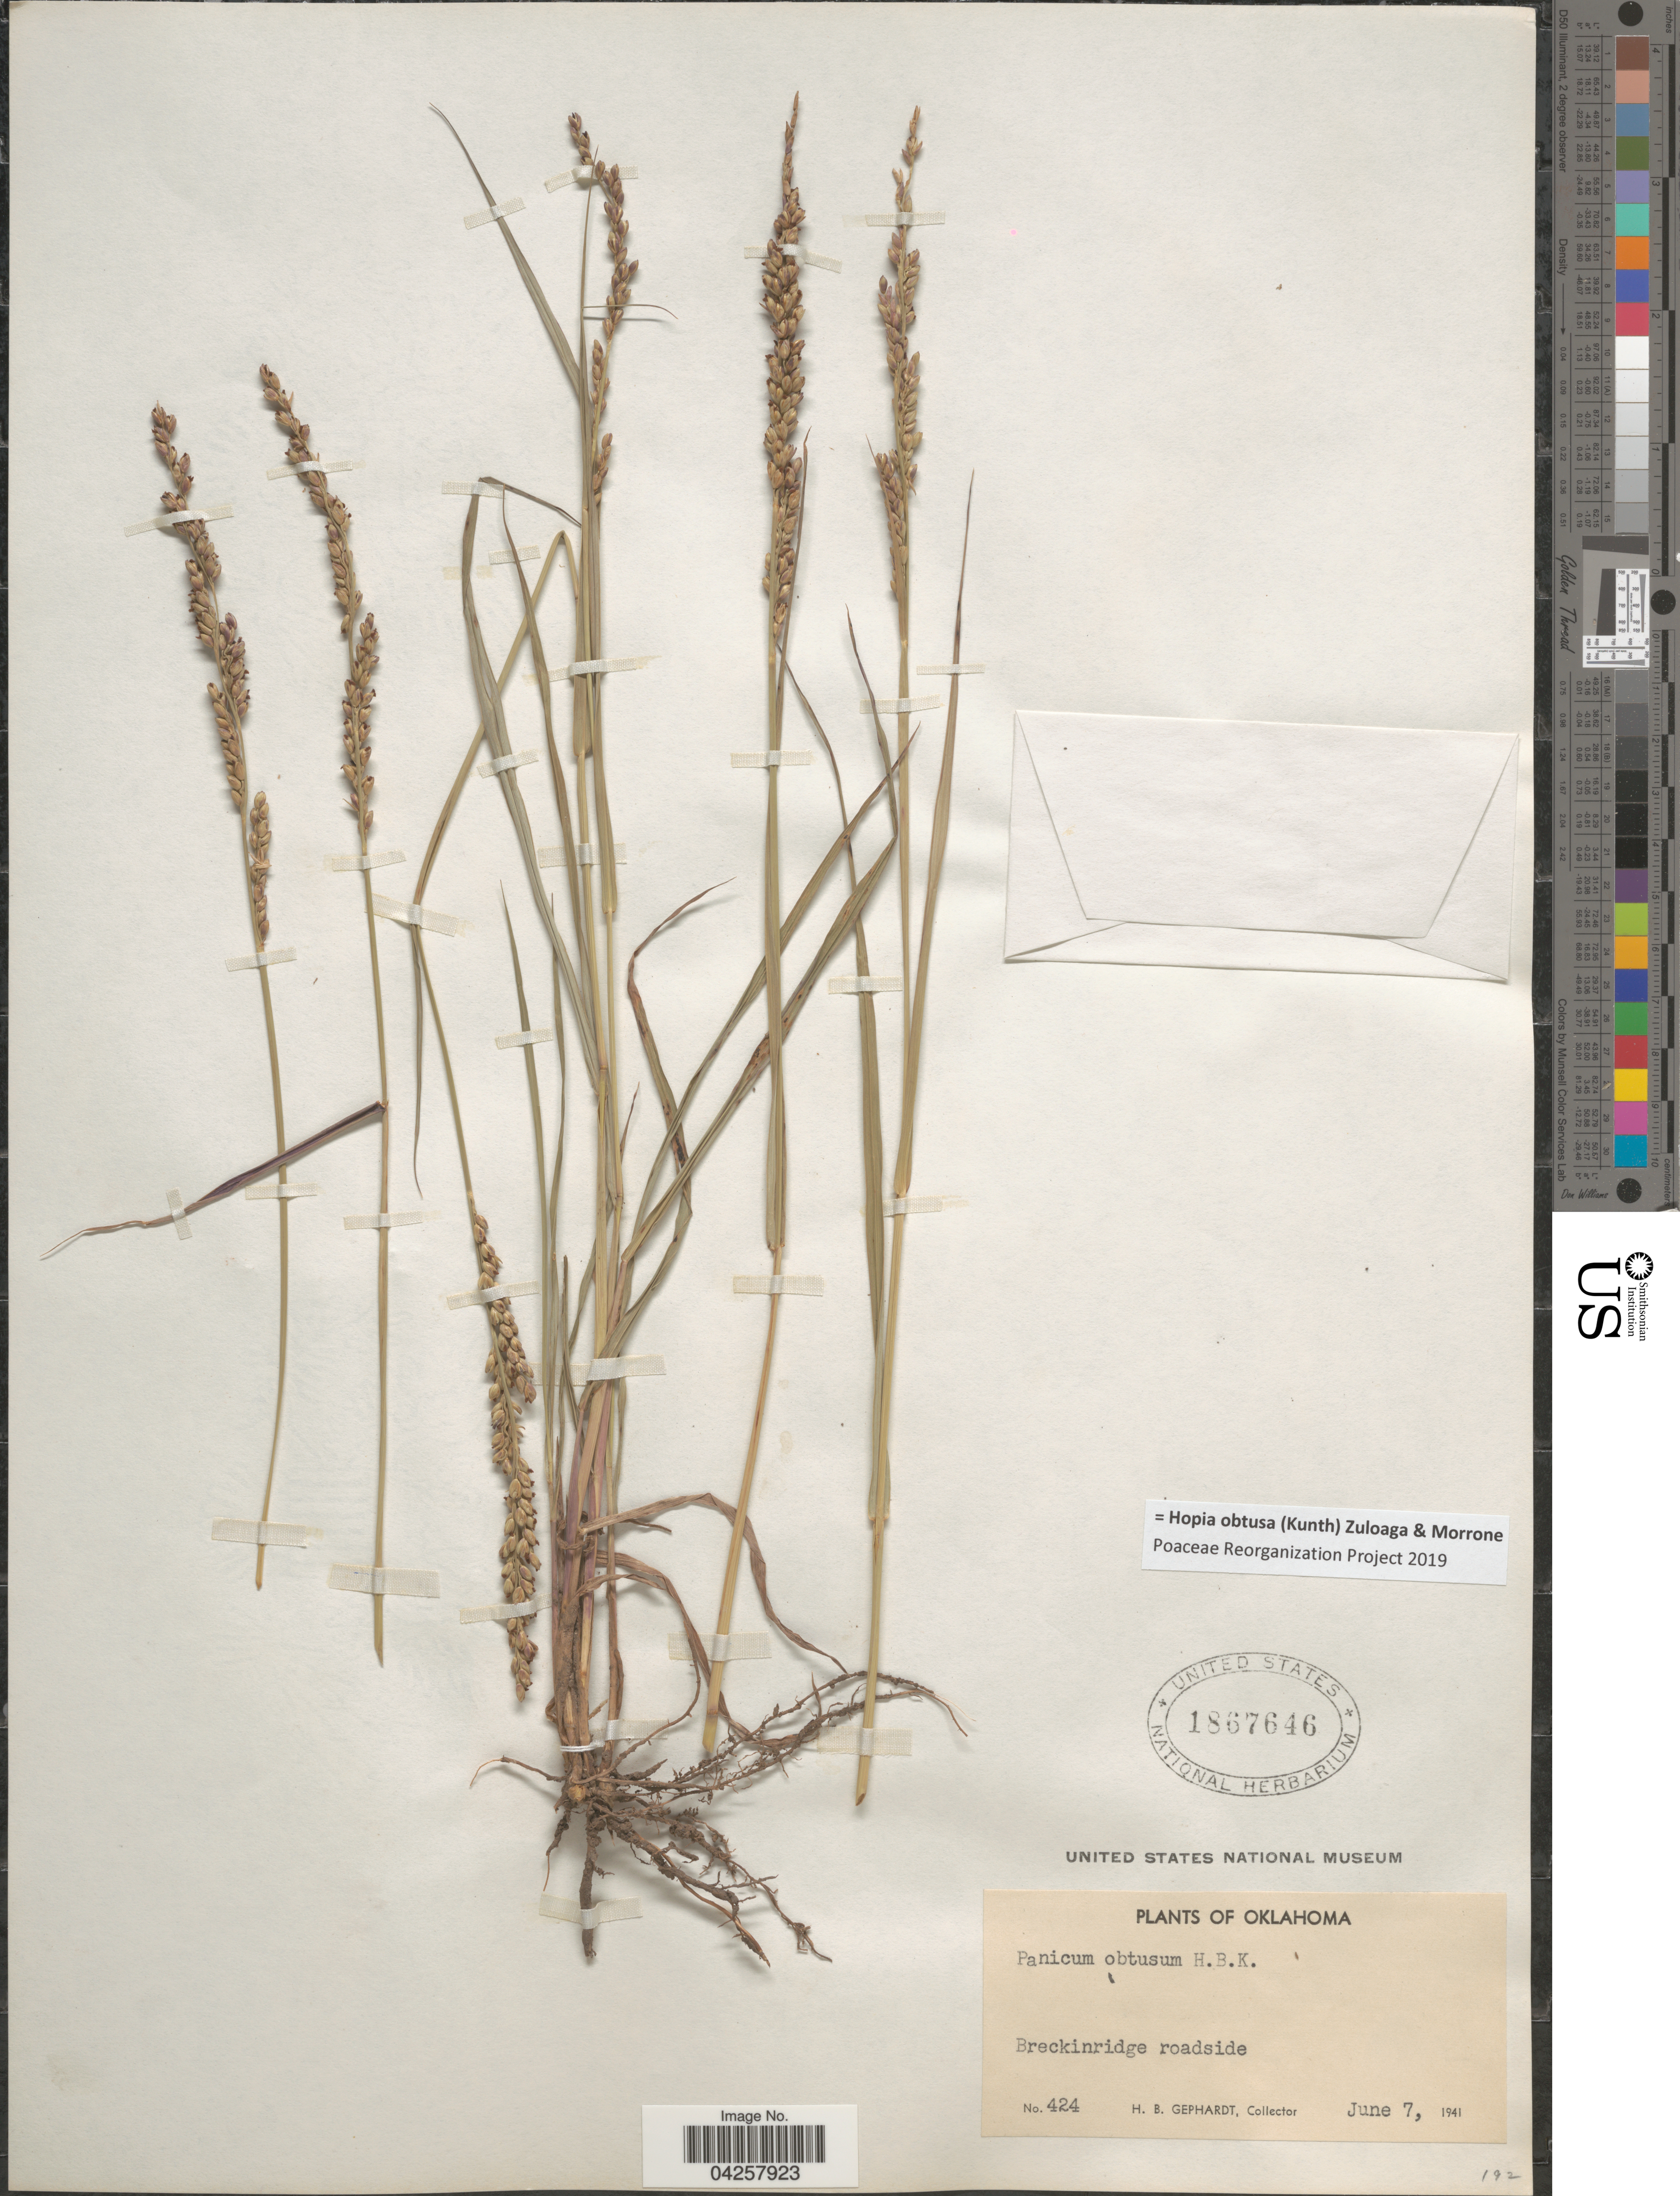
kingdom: Plantae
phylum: Tracheophyta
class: Liliopsida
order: Poales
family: Poaceae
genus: Hopia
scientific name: Hopia obtusa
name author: (Kunth) Zuloaga & Morrone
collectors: H. Gephart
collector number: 424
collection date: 1941-06-07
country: United States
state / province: Oklahoma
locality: Breckinridge roadside.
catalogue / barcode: US 1867646